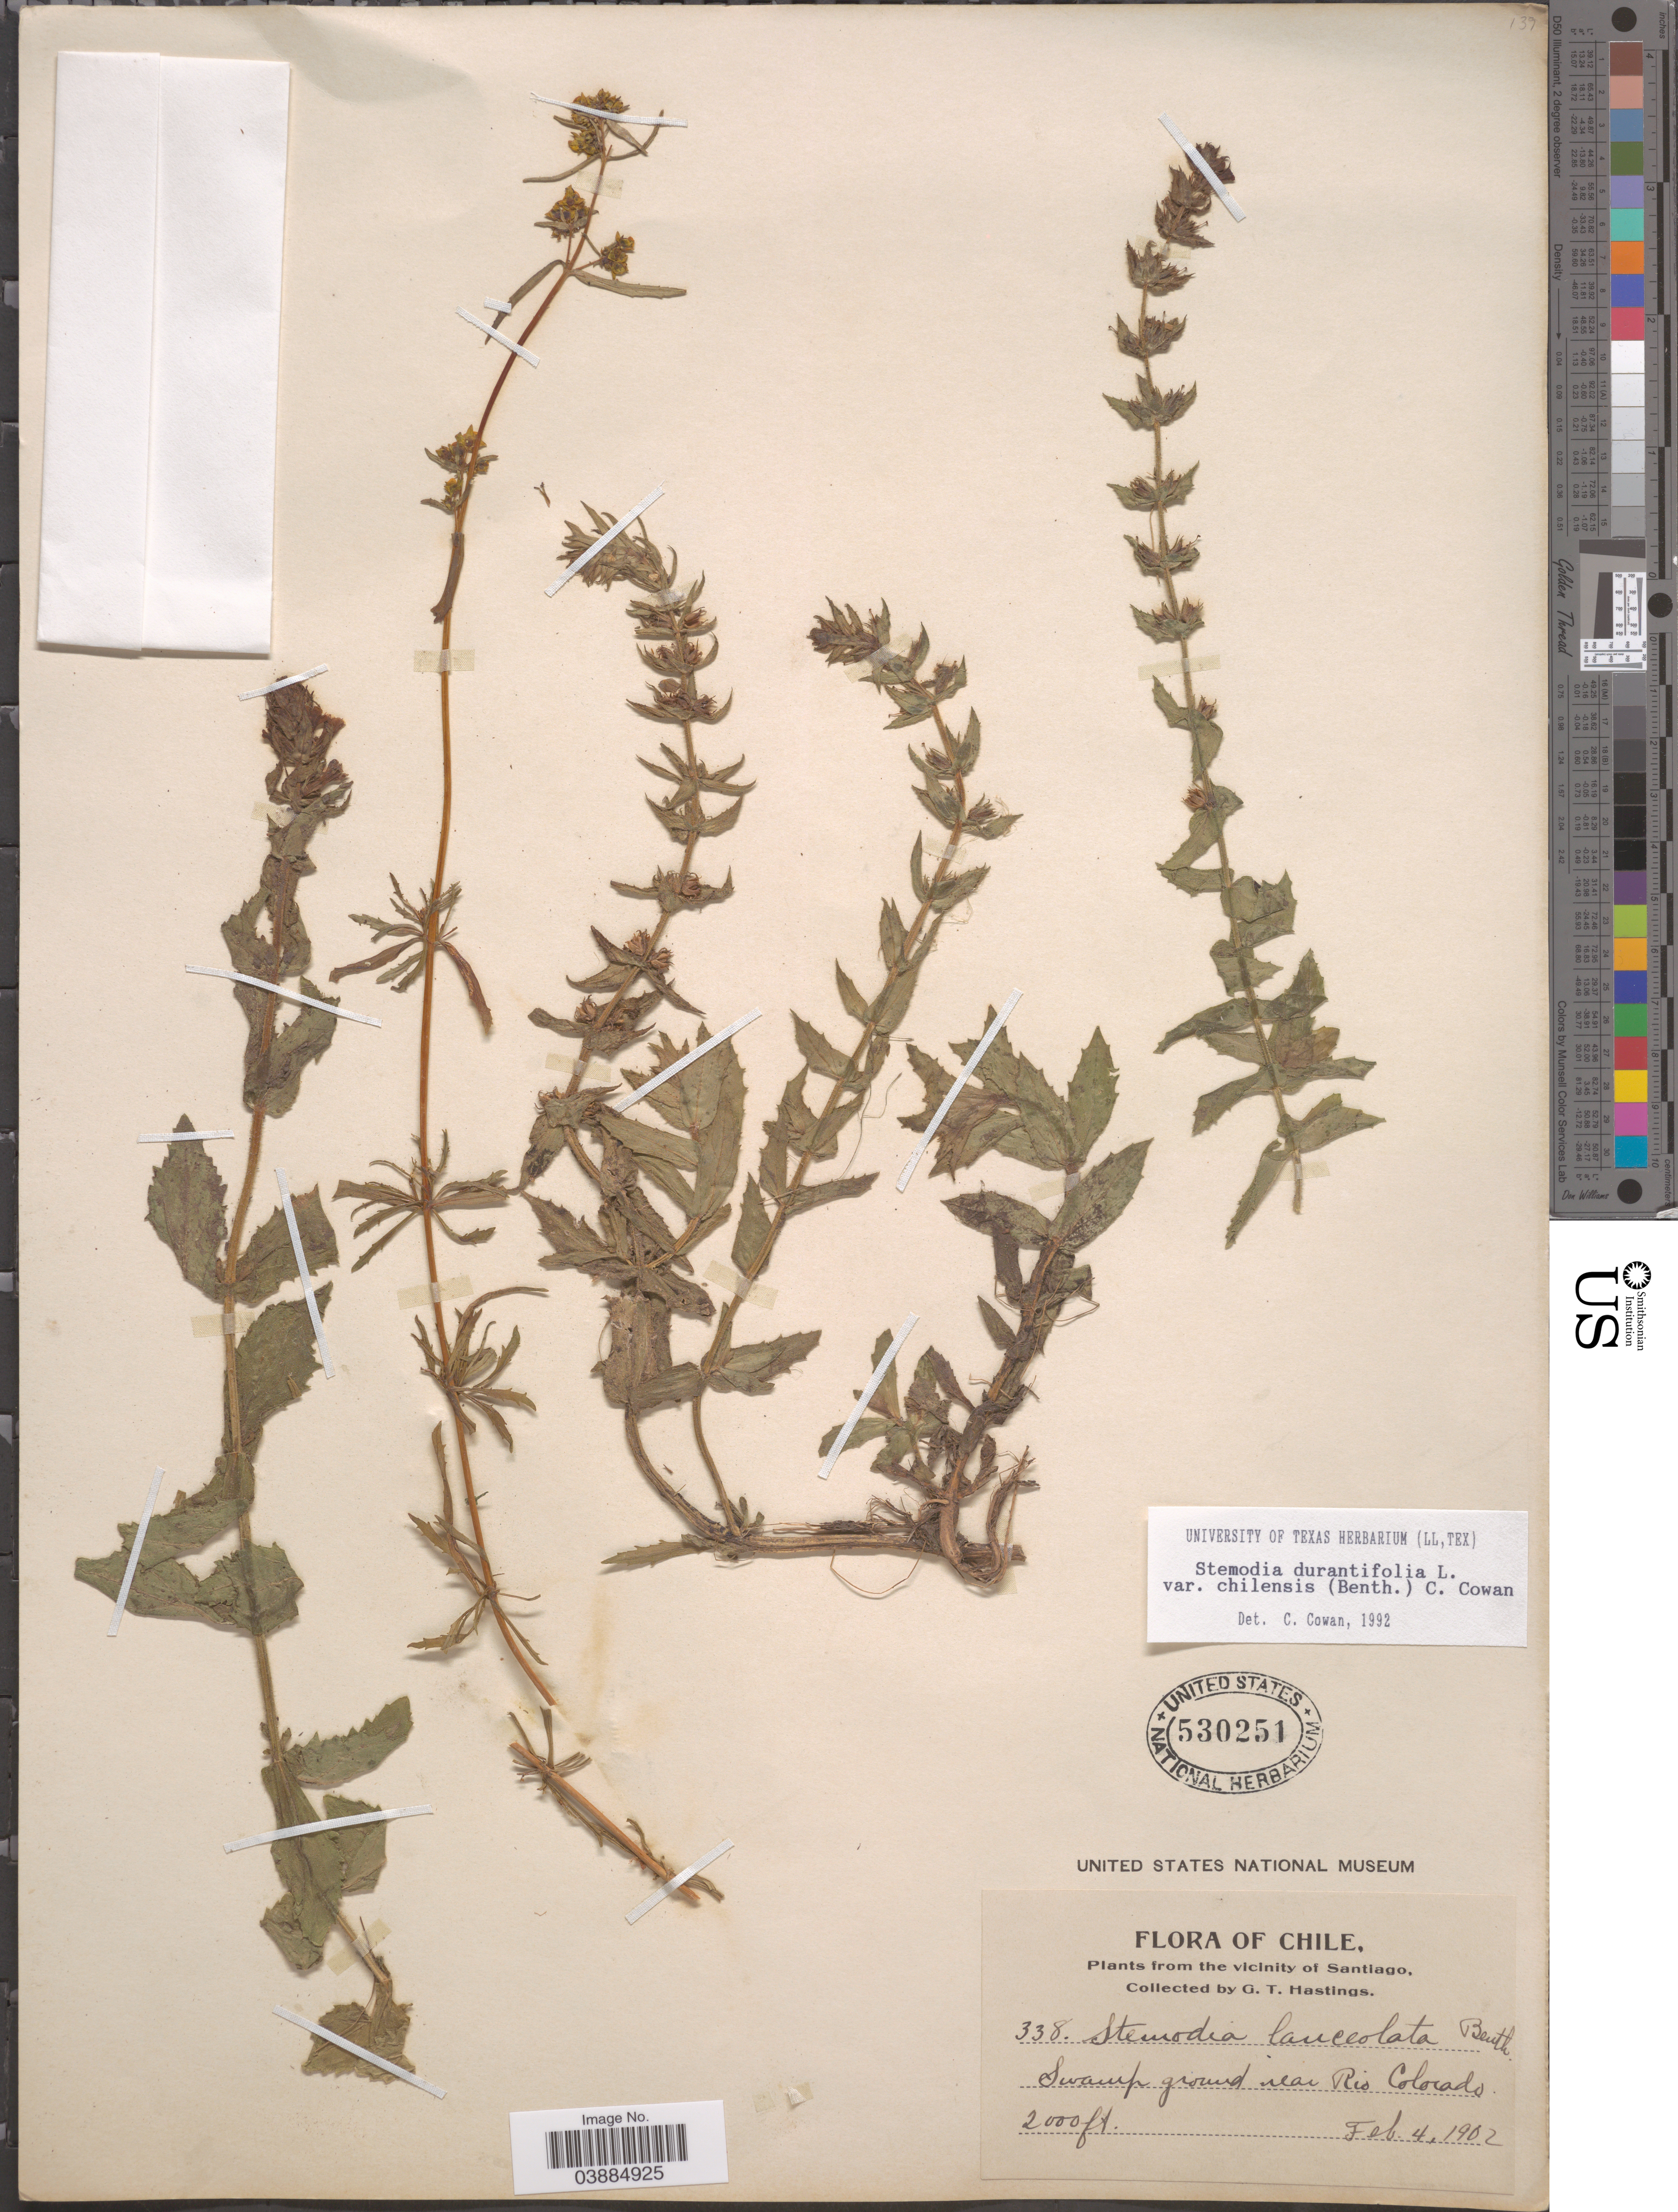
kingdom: Plantae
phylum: Tracheophyta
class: Magnoliopsida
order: Lamiales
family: Plantaginaceae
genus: Stemodia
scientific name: Stemodia durantifolia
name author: (L.) Sw.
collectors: G. Hastings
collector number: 338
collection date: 1902-02-04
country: Chile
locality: Vicinity of Santiago. Swamp ground near Rio Colorado.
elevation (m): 610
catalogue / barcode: US 530251